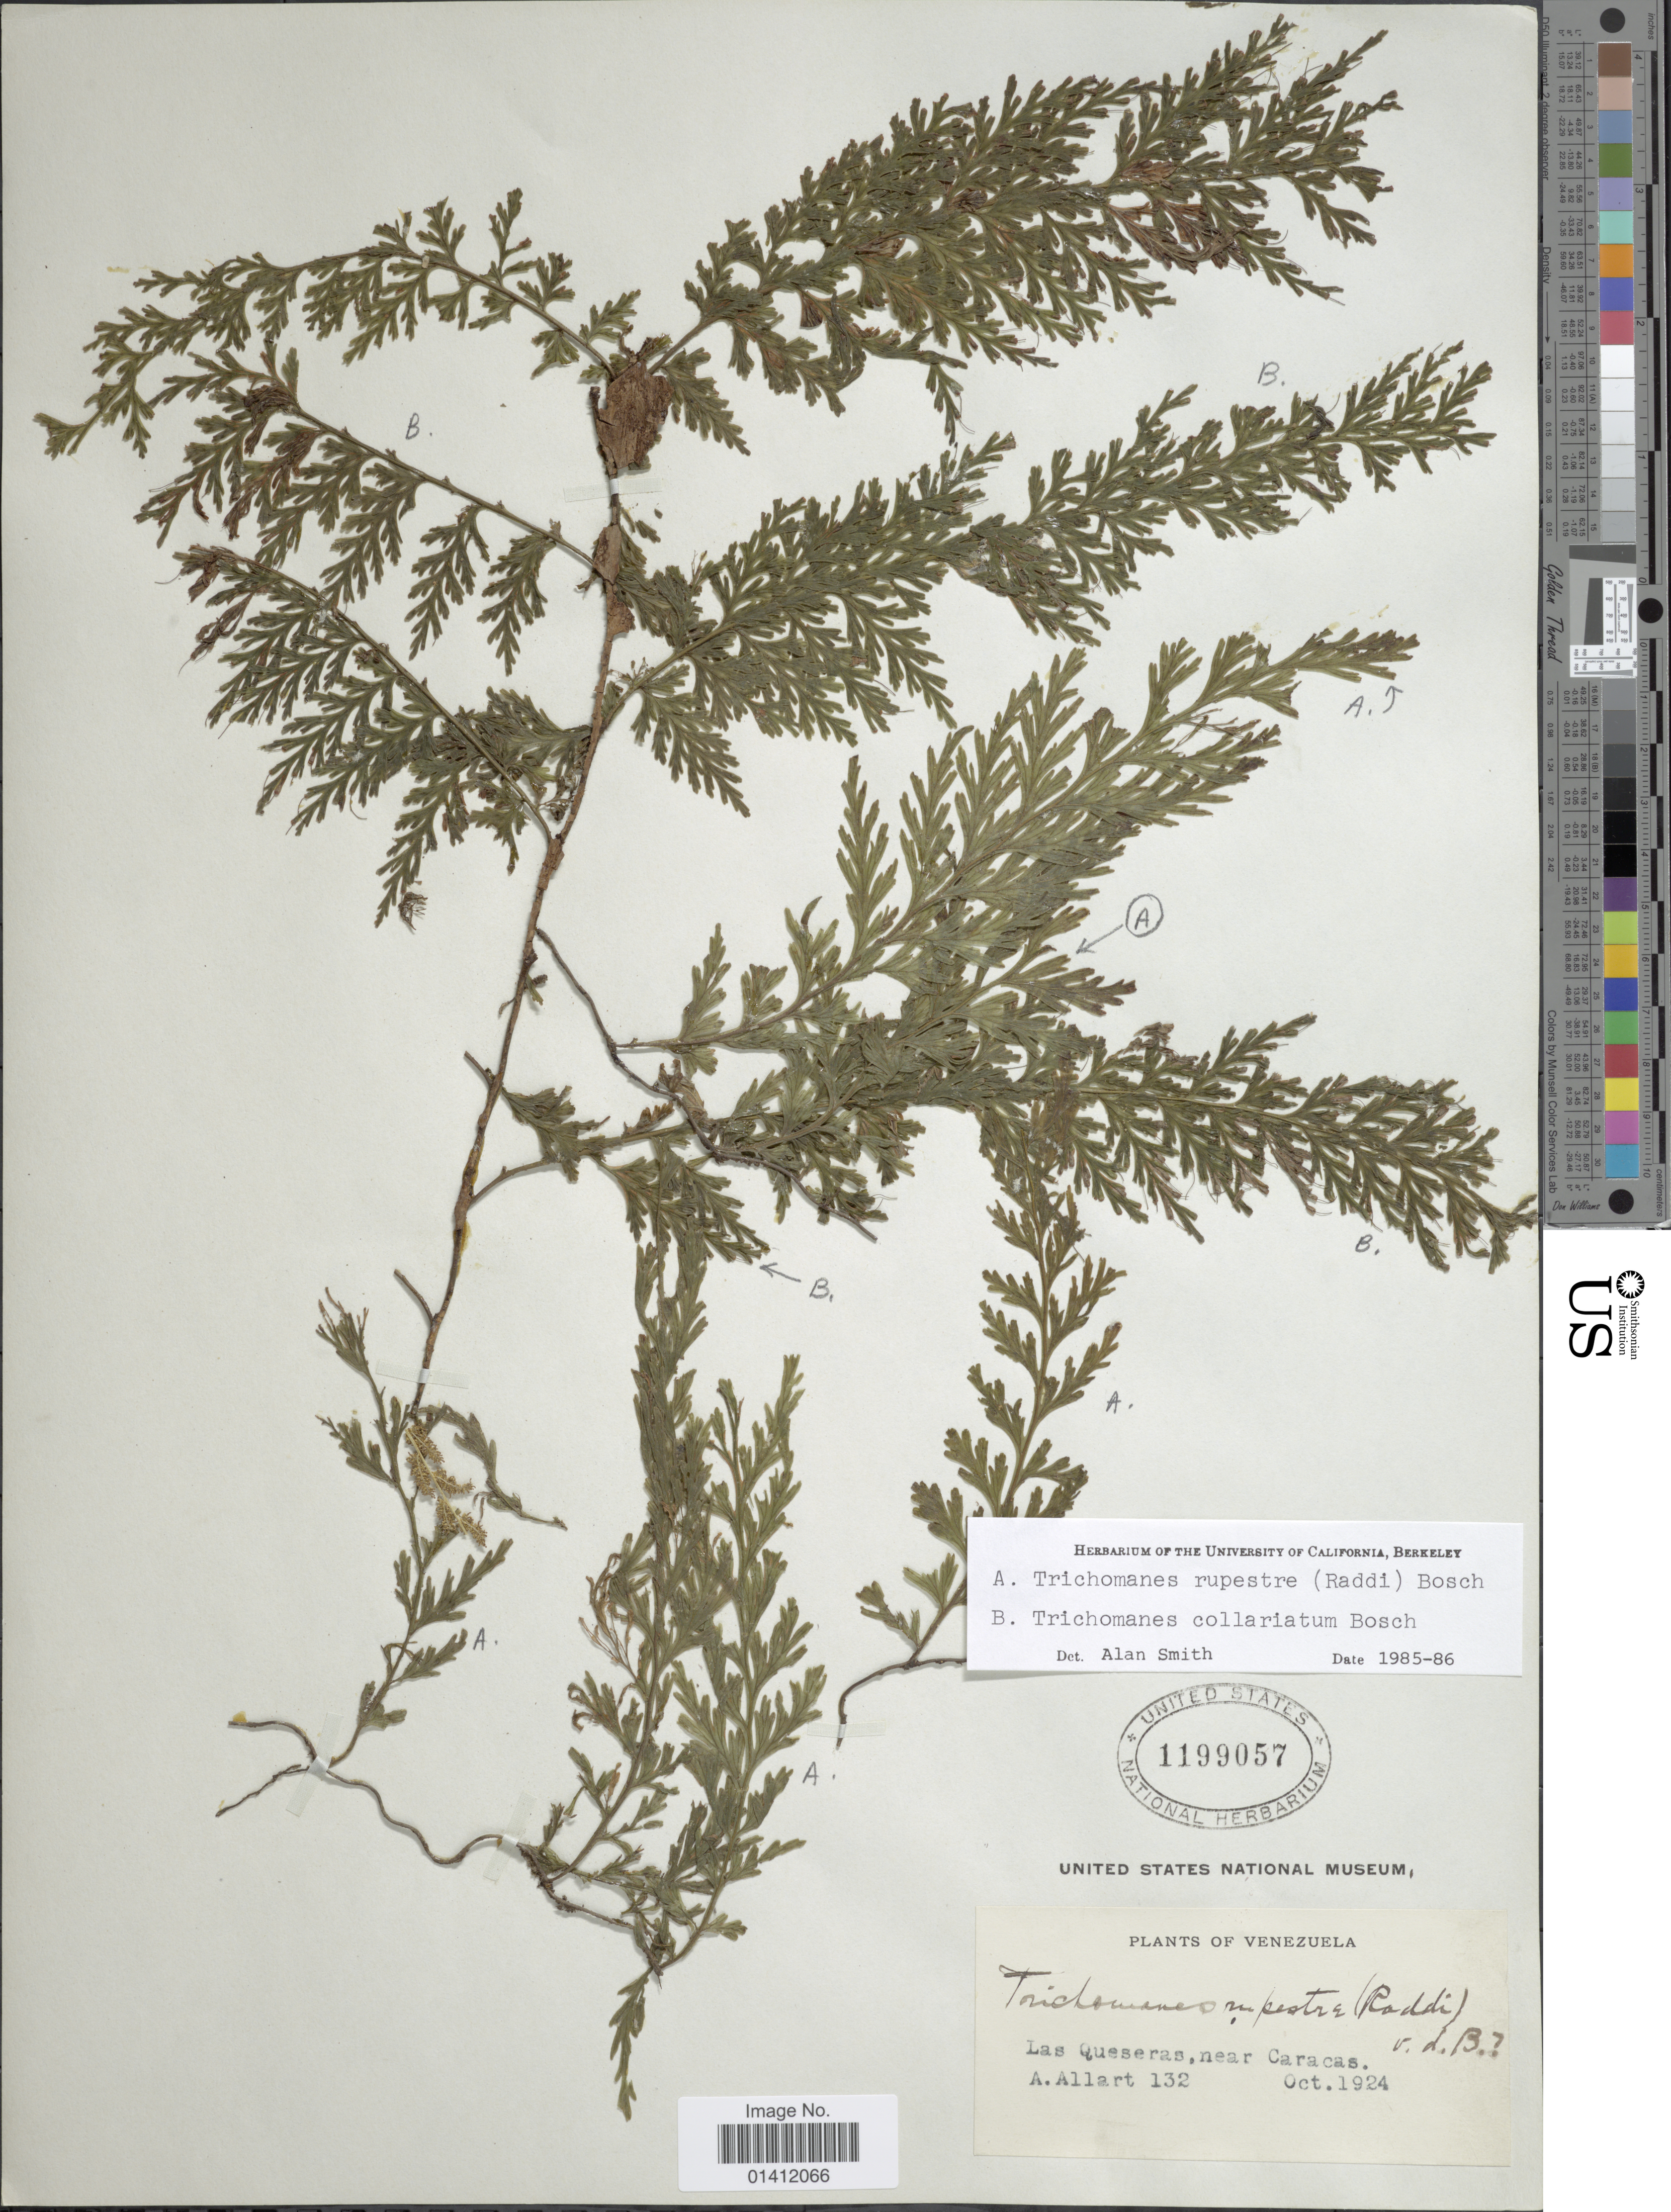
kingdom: Plantae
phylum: Tracheophyta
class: Polypodiopsida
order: Hymenophyllales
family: Hymenophyllaceae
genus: Vandenboschia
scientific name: Vandenboschia collariata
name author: (Bosch) Ebihara & K. Iwats.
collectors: A. Allart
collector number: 132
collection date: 1924-10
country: Venezuela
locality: Las Queseras, near Caracas.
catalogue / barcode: US 1199057